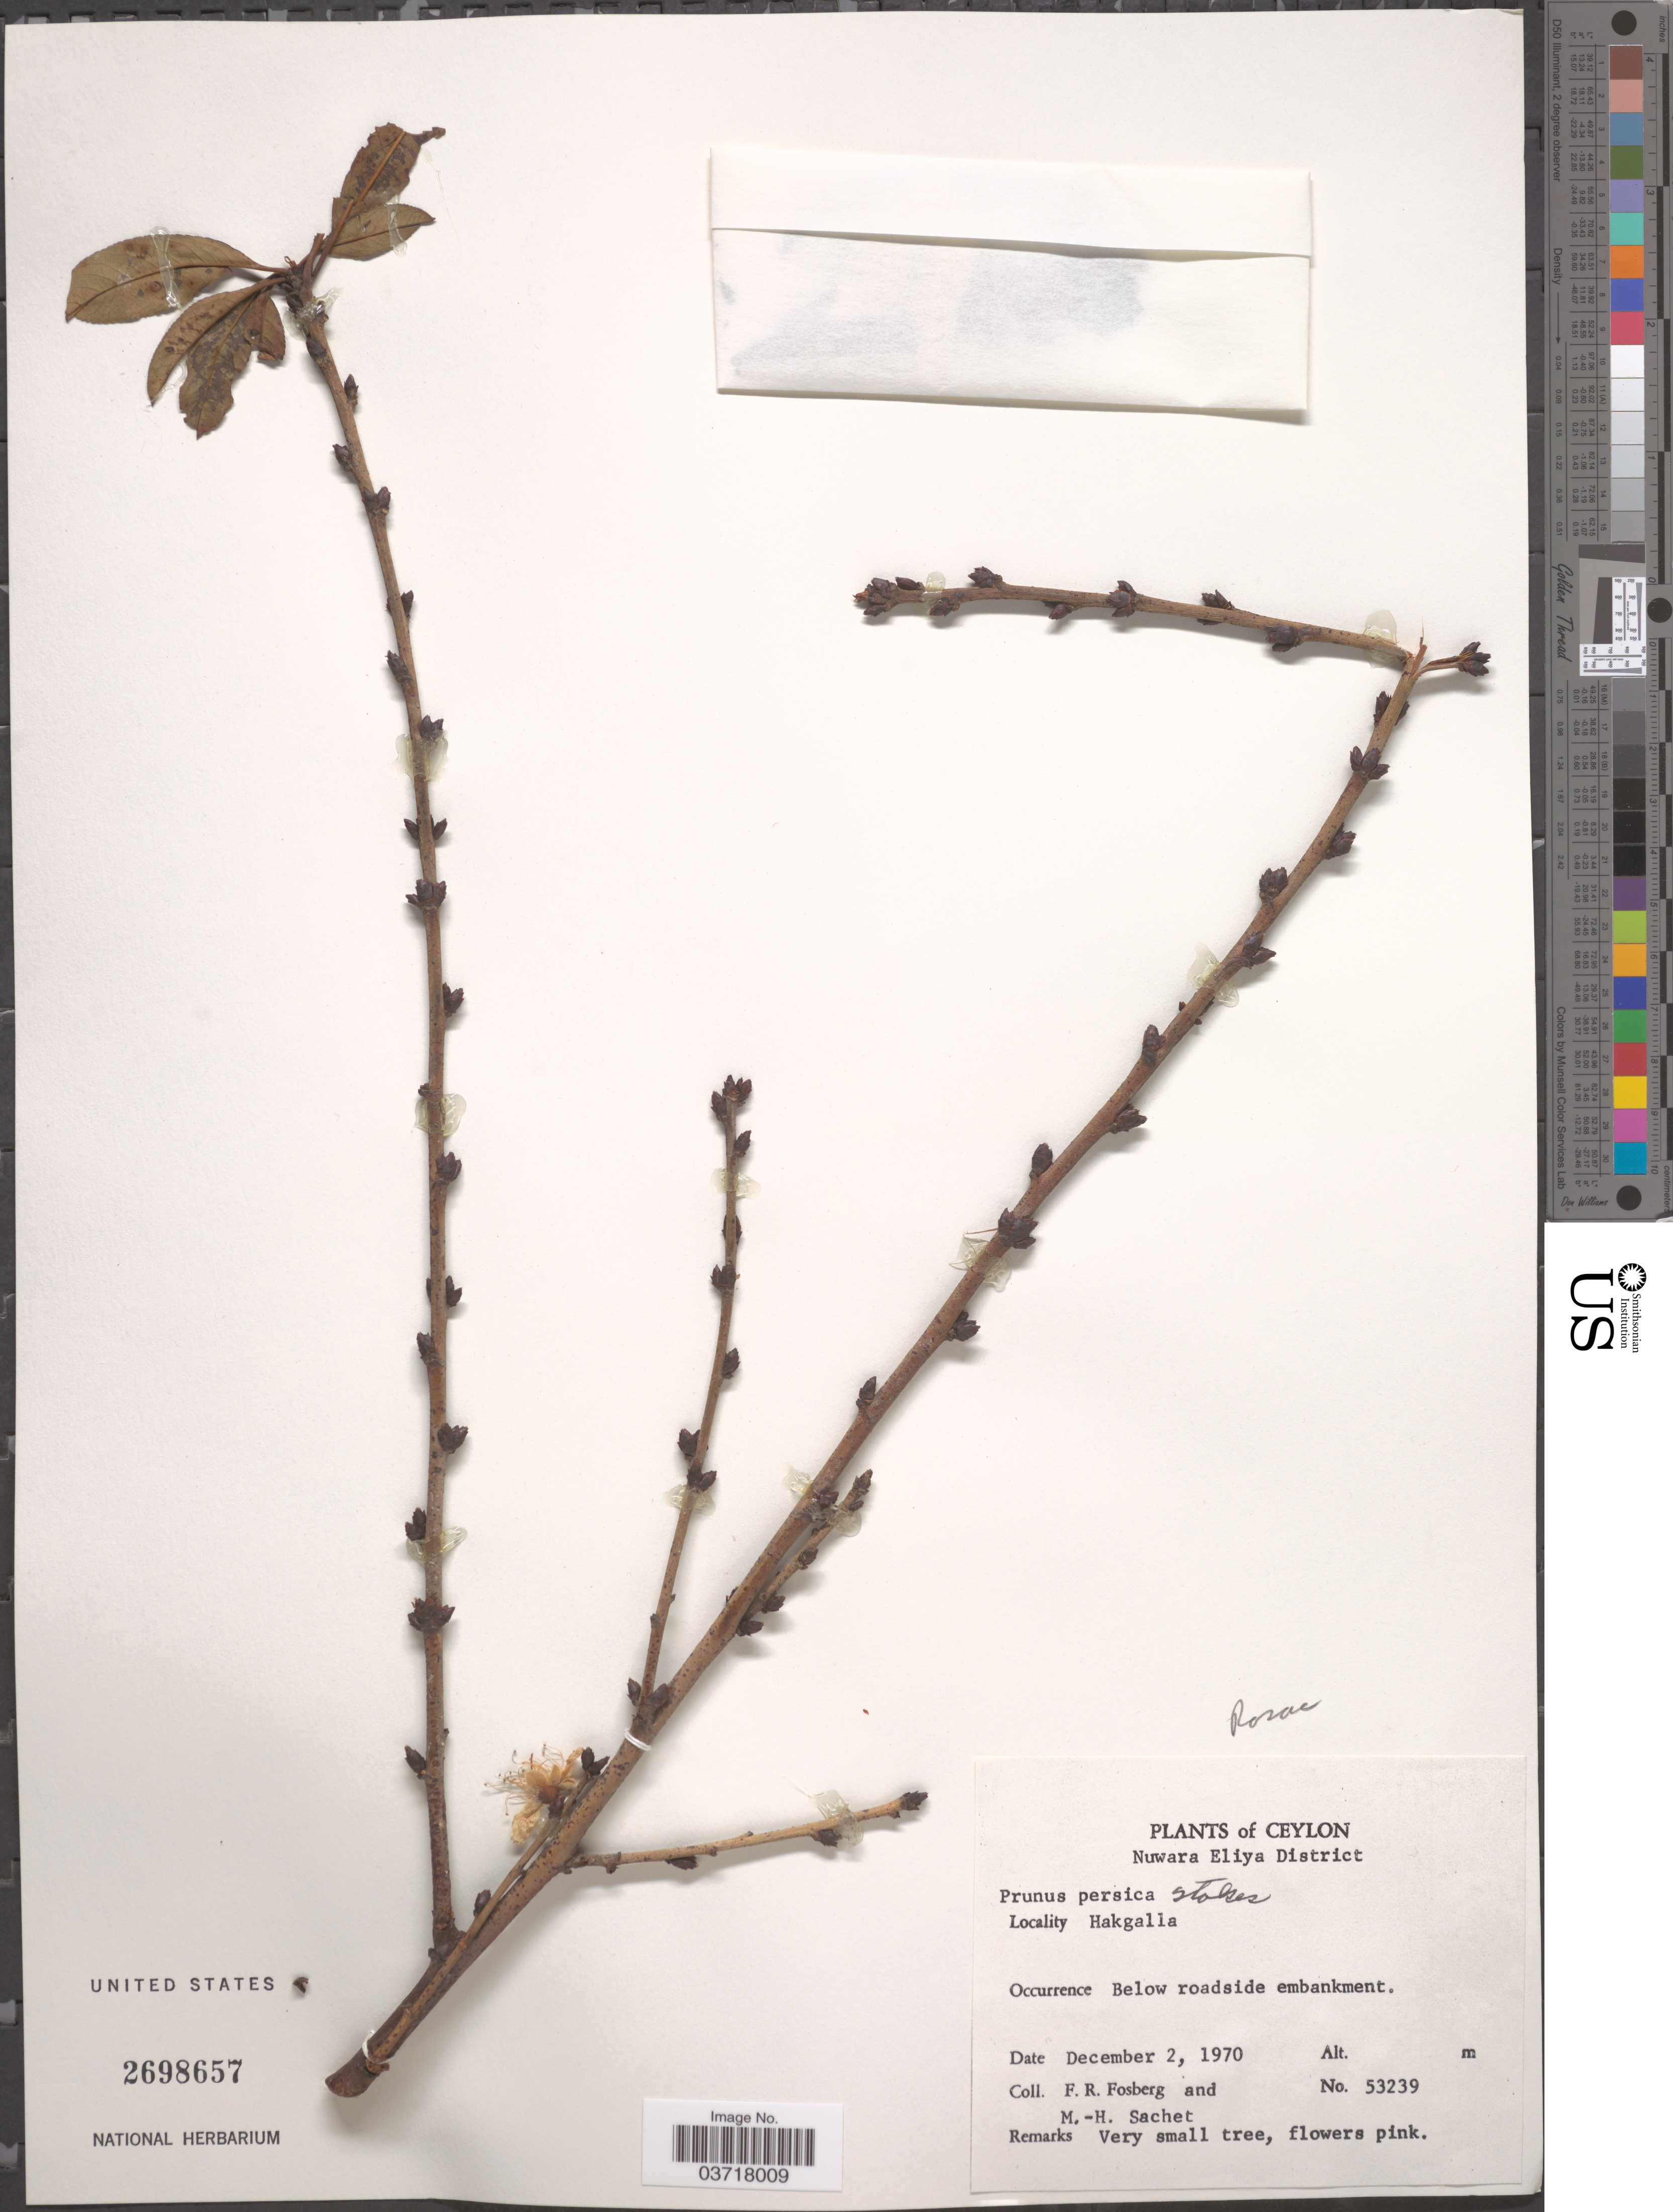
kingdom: Plantae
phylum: Tracheophyta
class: Magnoliopsida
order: Rosales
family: Rosaceae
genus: Prunus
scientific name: Prunus persica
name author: (L.) Batsch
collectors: F. R. Fosberg & M.-H. Sachet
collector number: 53239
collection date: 1970-12-02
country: Sri Lanka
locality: Ceylon. Nuwara Eliya District. Hakgalla.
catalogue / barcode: US 2698657